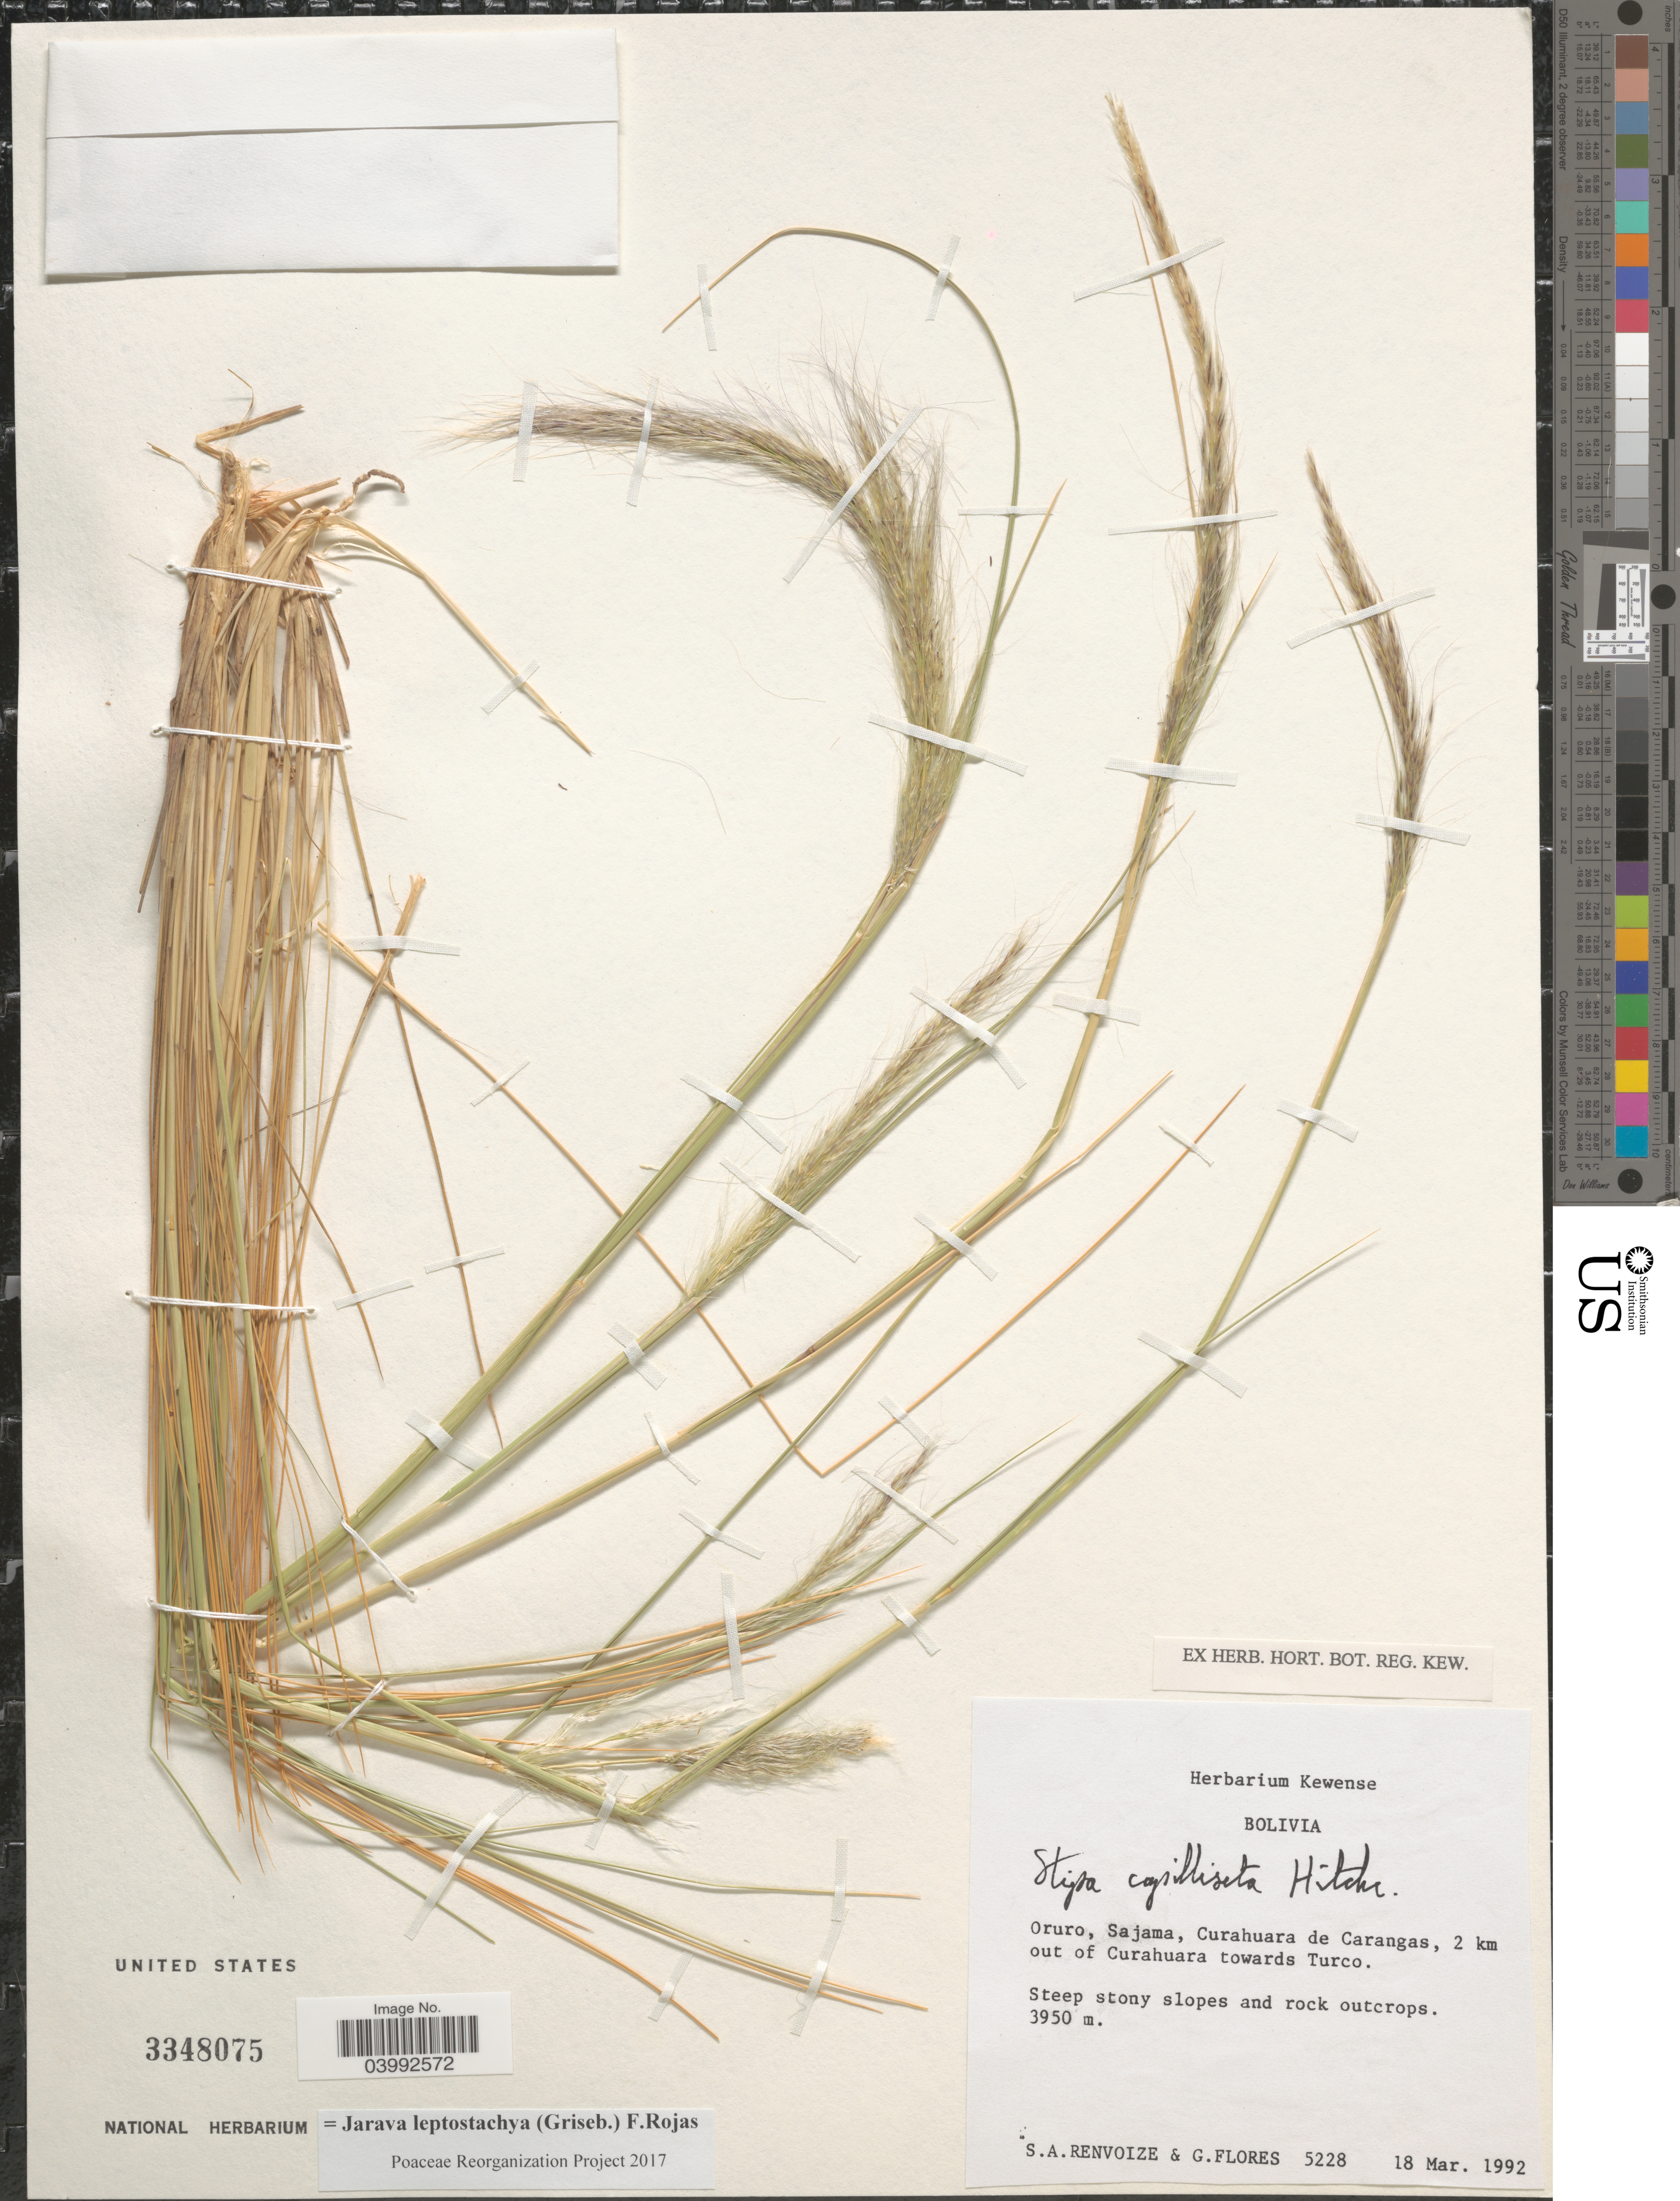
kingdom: Plantae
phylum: Tracheophyta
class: Liliopsida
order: Poales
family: Poaceae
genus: Jarava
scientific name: Jarava leptostachya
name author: (Griseb.) F. Rojas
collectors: S. A. Renvoize & G. Flores F.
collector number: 5228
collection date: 1992-03-18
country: Bolivia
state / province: Oruro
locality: Sajama, Curahuara de Carangas, 2 km out of Curahuara towards Turco.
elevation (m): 3950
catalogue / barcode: US 3348075